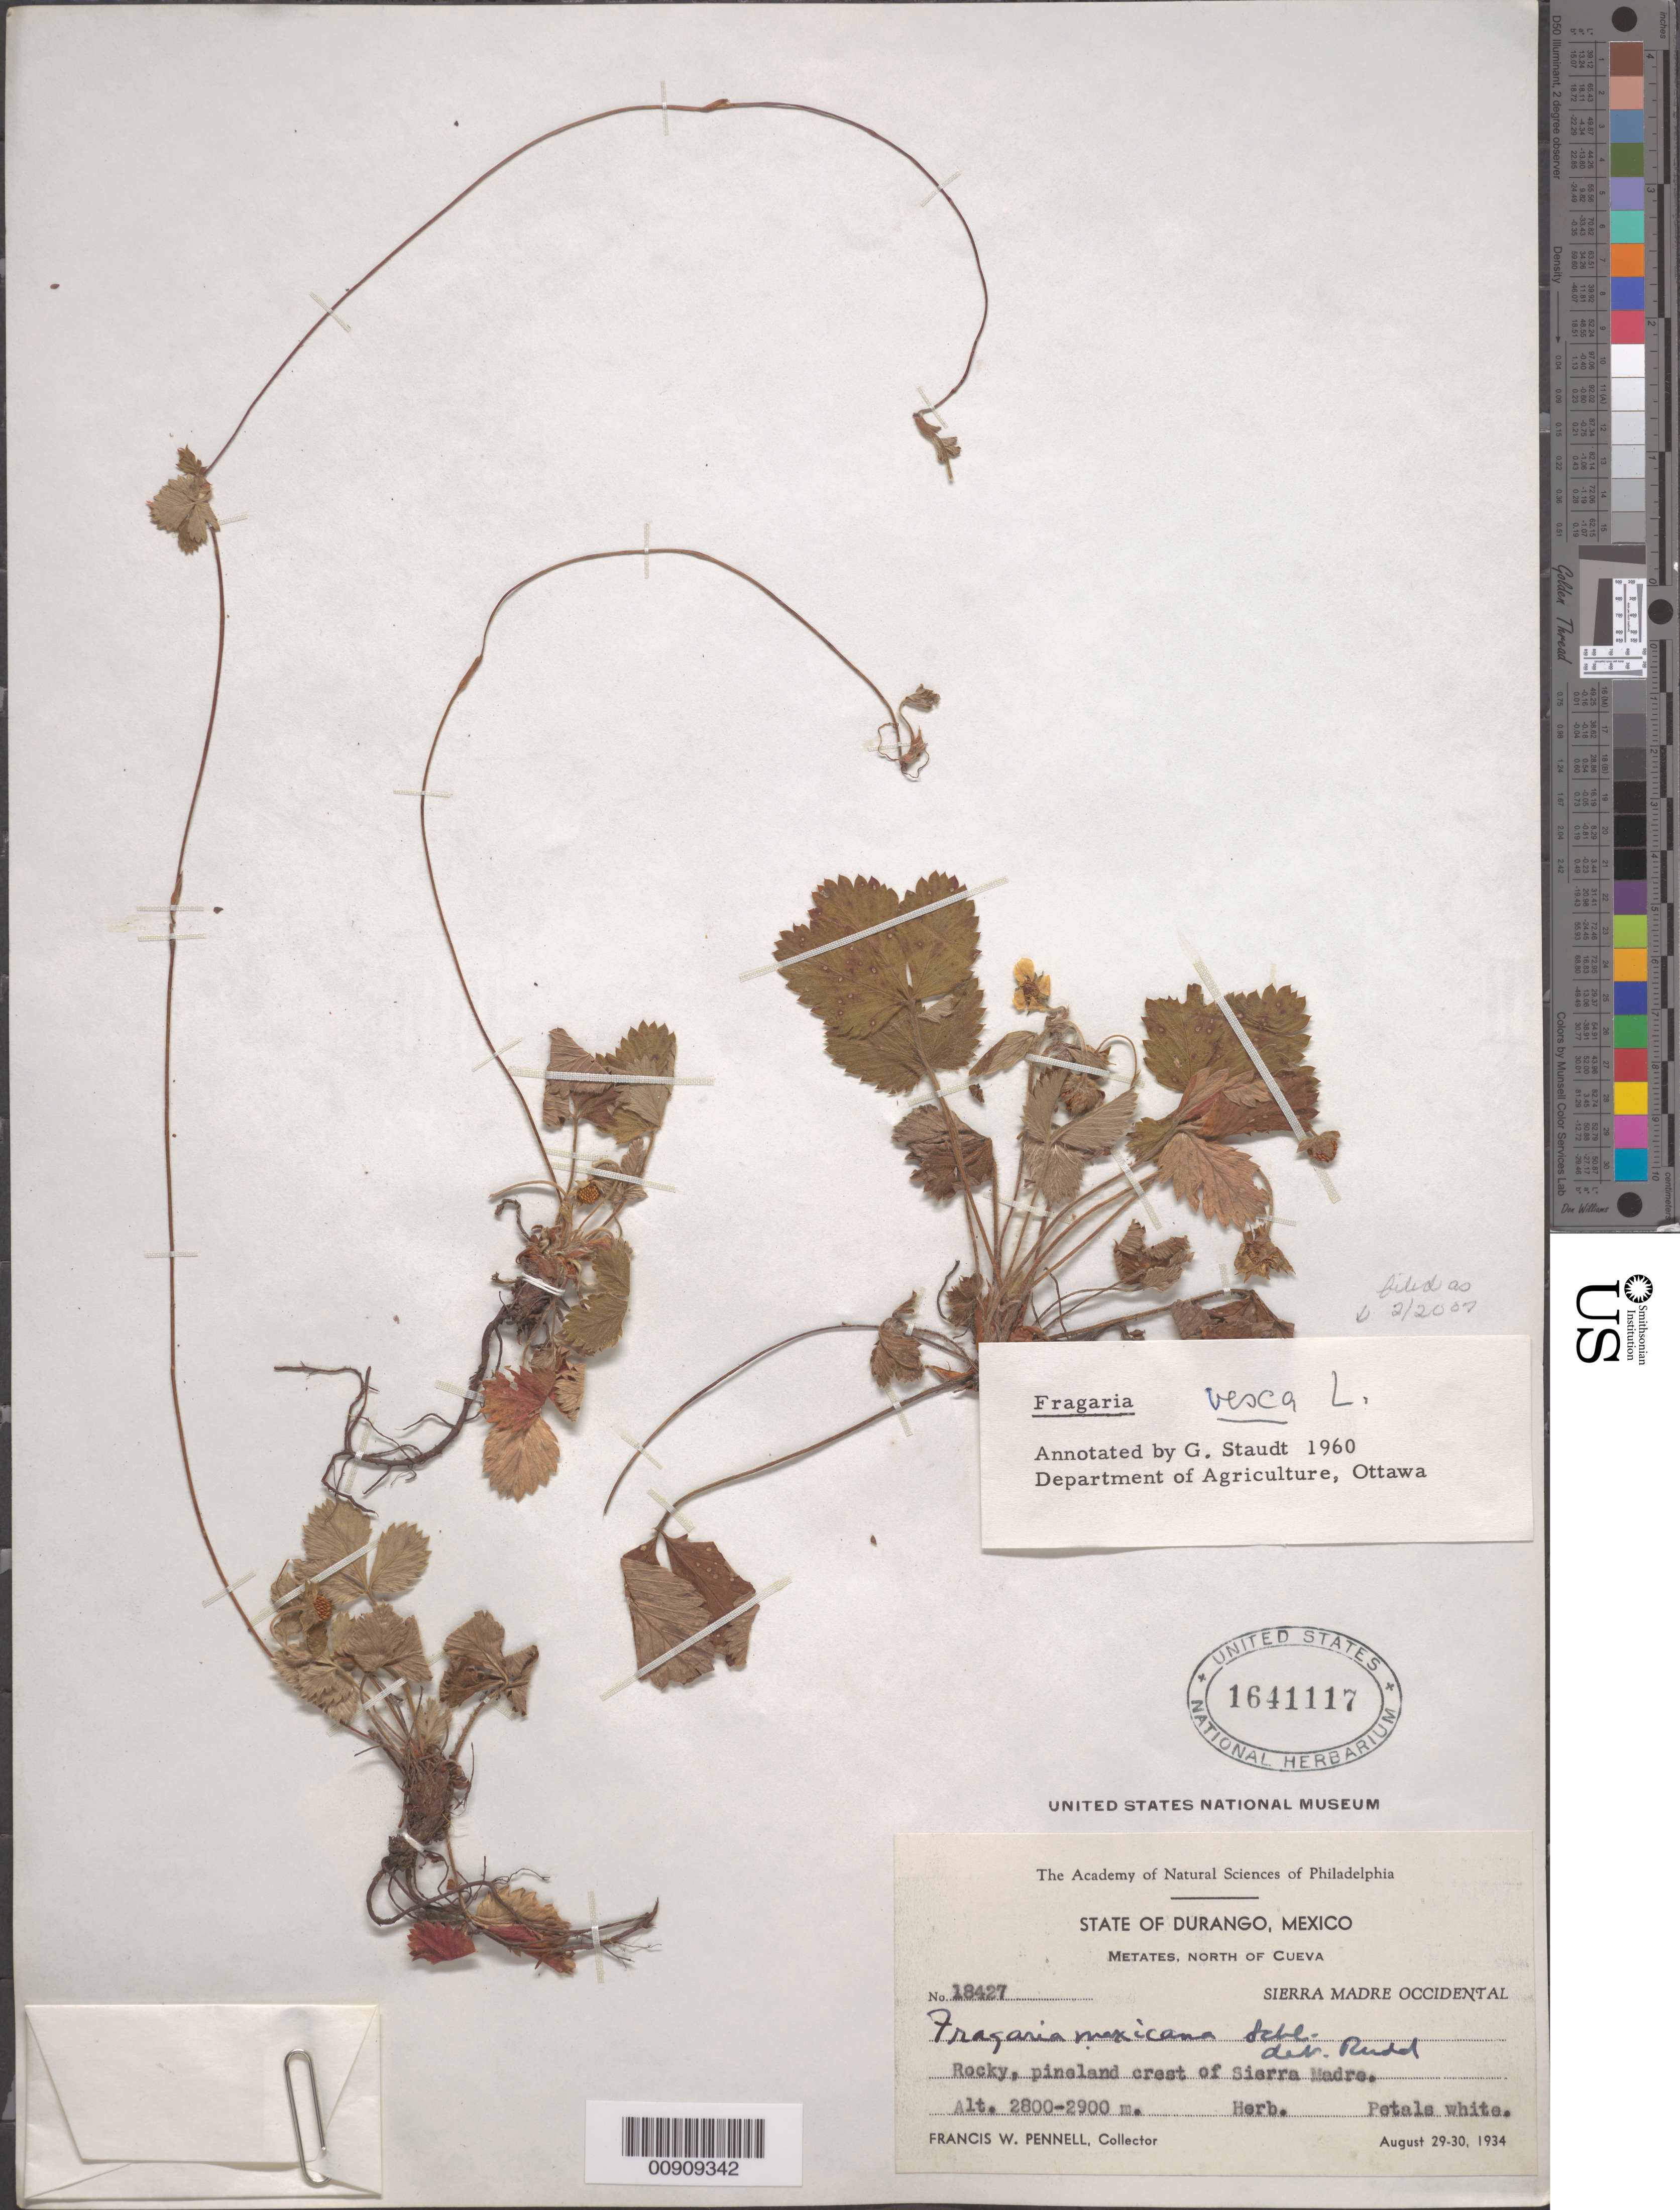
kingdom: Plantae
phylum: Tracheophyta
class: Magnoliopsida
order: Rosales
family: Rosaceae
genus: Fragaria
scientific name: Fragaria vesca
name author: L.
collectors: F. W. Pennell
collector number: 18427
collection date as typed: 29 Aug 1934 to 30 Aug 1934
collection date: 1934-08-29/1934-08-30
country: Mexico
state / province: Durango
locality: Metates, north of Cueva. Sierra Madre Occidental, State of Durango.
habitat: Rocky, pineland crest of Sierra Madre.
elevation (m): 2900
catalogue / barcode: US 1641117